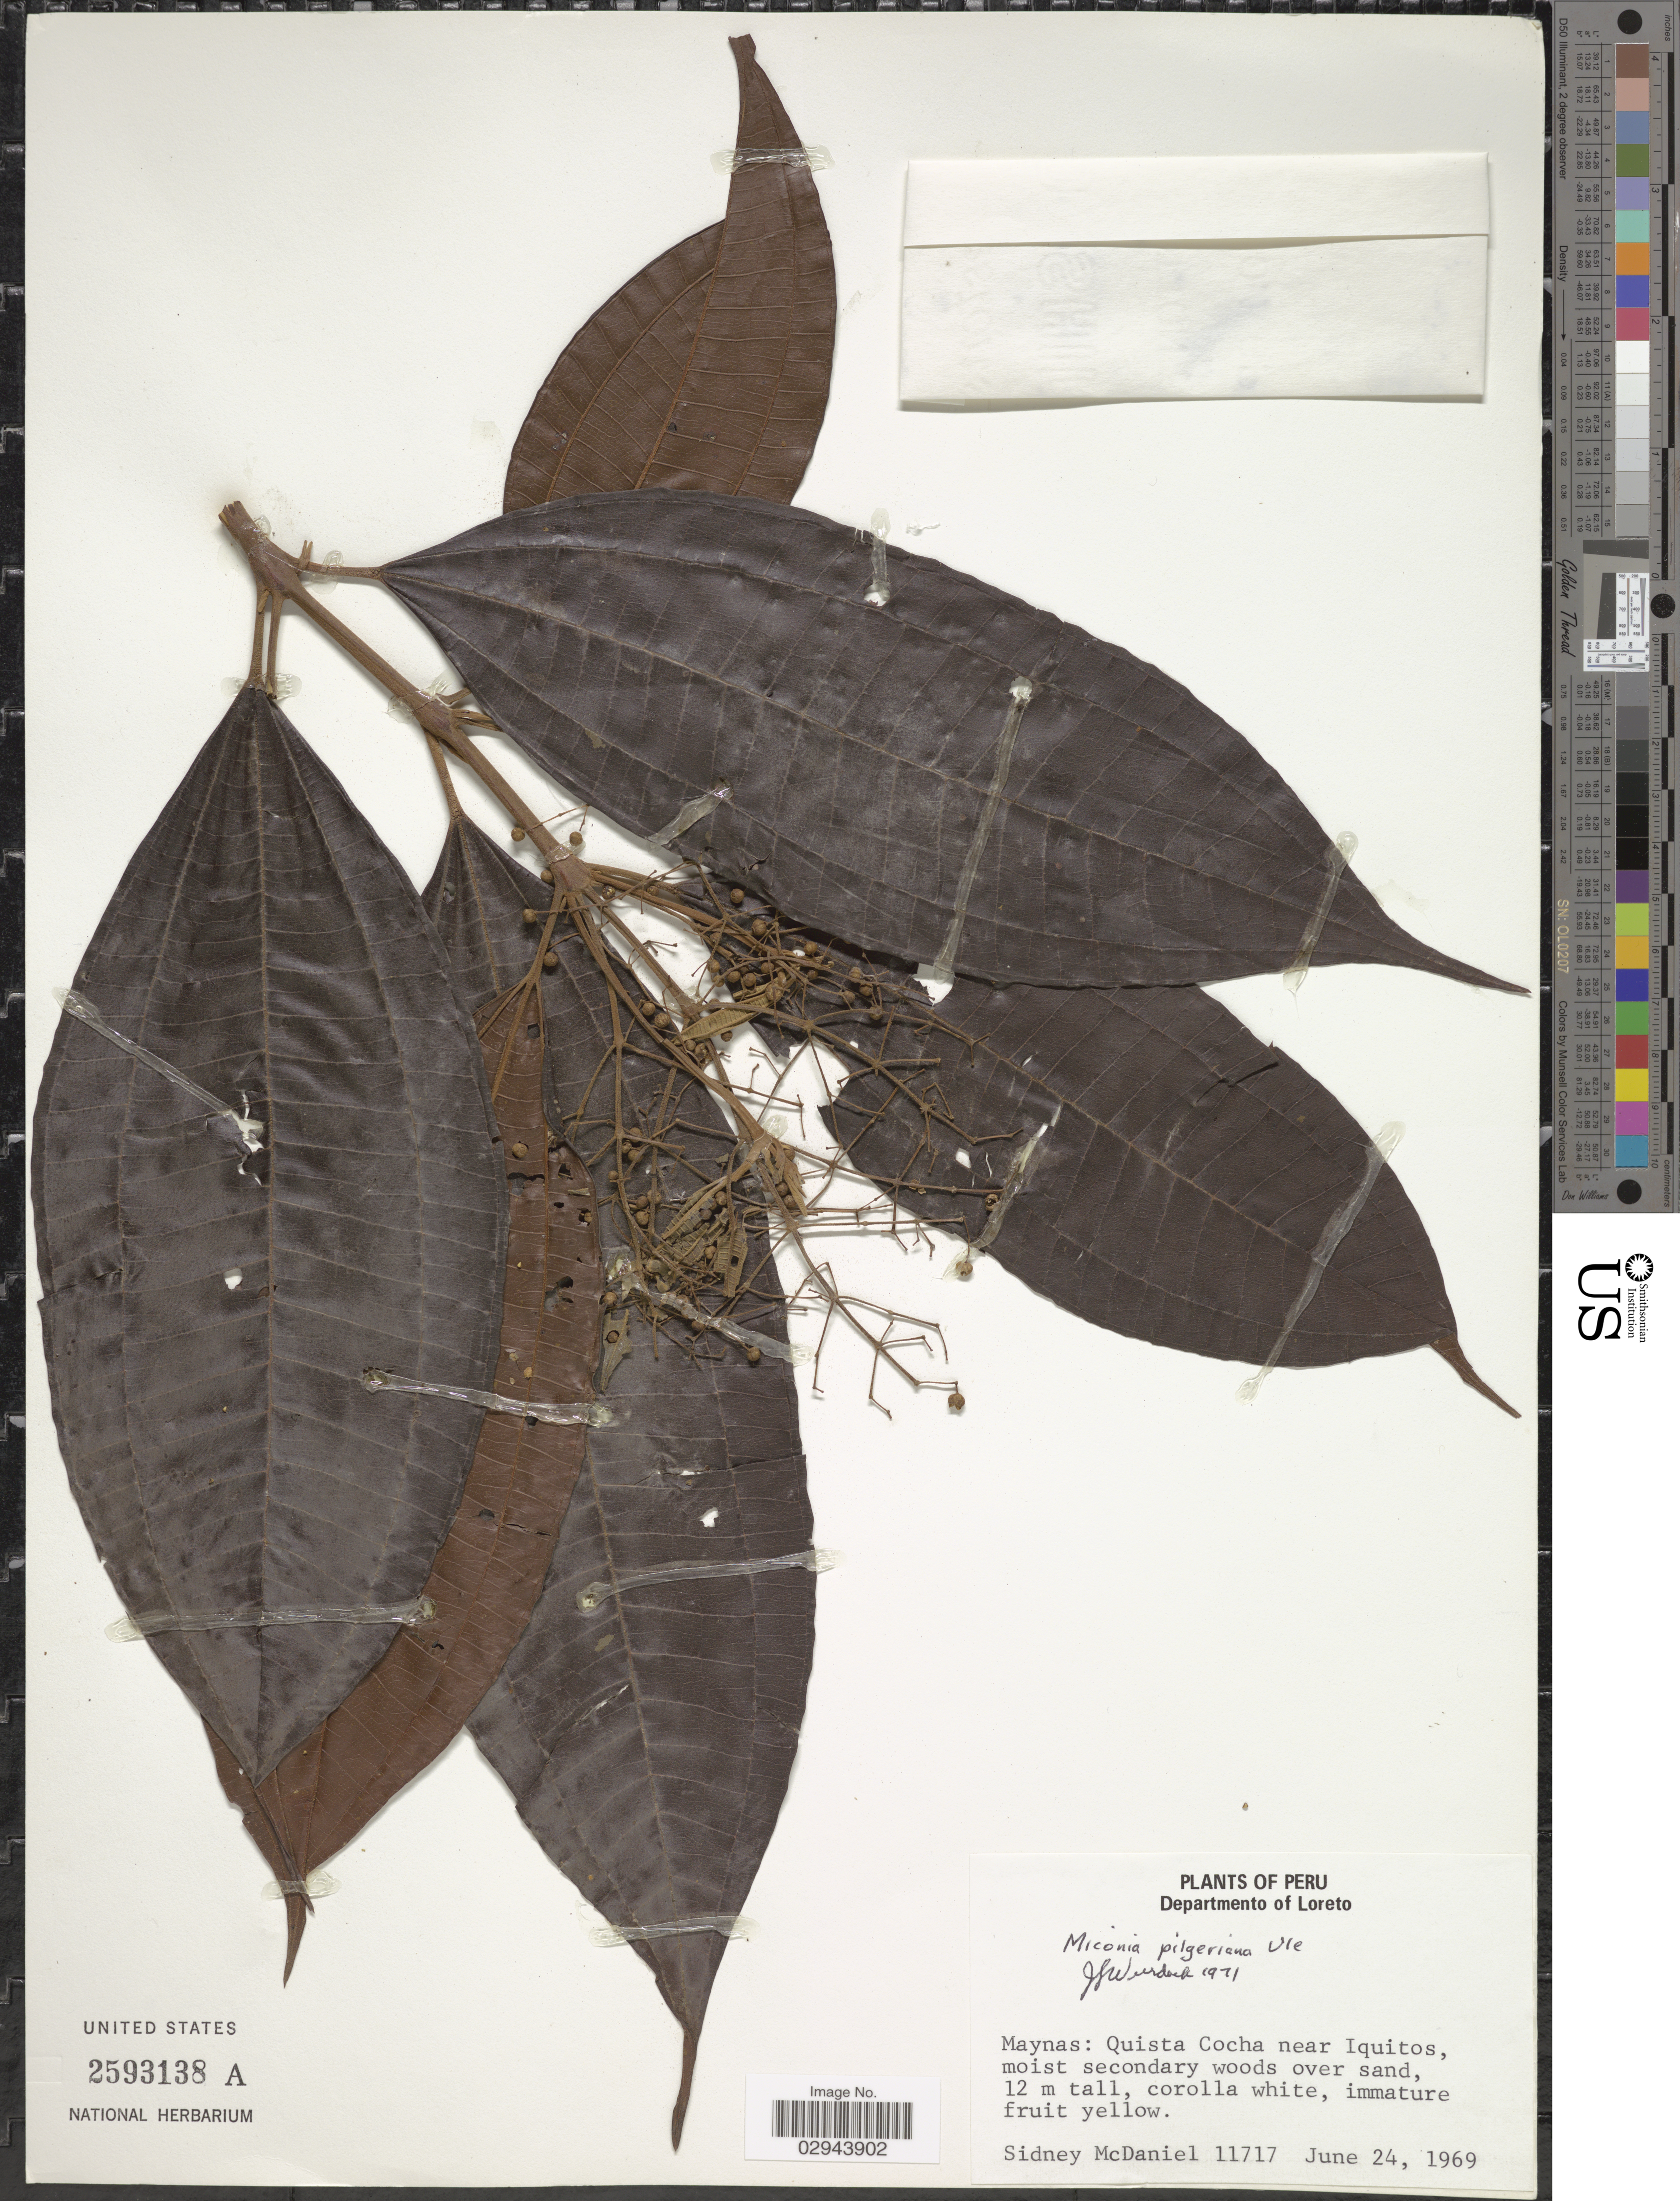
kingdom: Plantae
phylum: Tracheophyta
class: Magnoliopsida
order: Myrtales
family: Melastomataceae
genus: Miconia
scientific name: Miconia tetrasperma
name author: Gleason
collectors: S. McDaniel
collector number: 11717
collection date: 1969-06-24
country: Peru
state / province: Loreto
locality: Departmento of Loreto. Maynas: Quista Cocha near Iquitos.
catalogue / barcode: US 2593138A